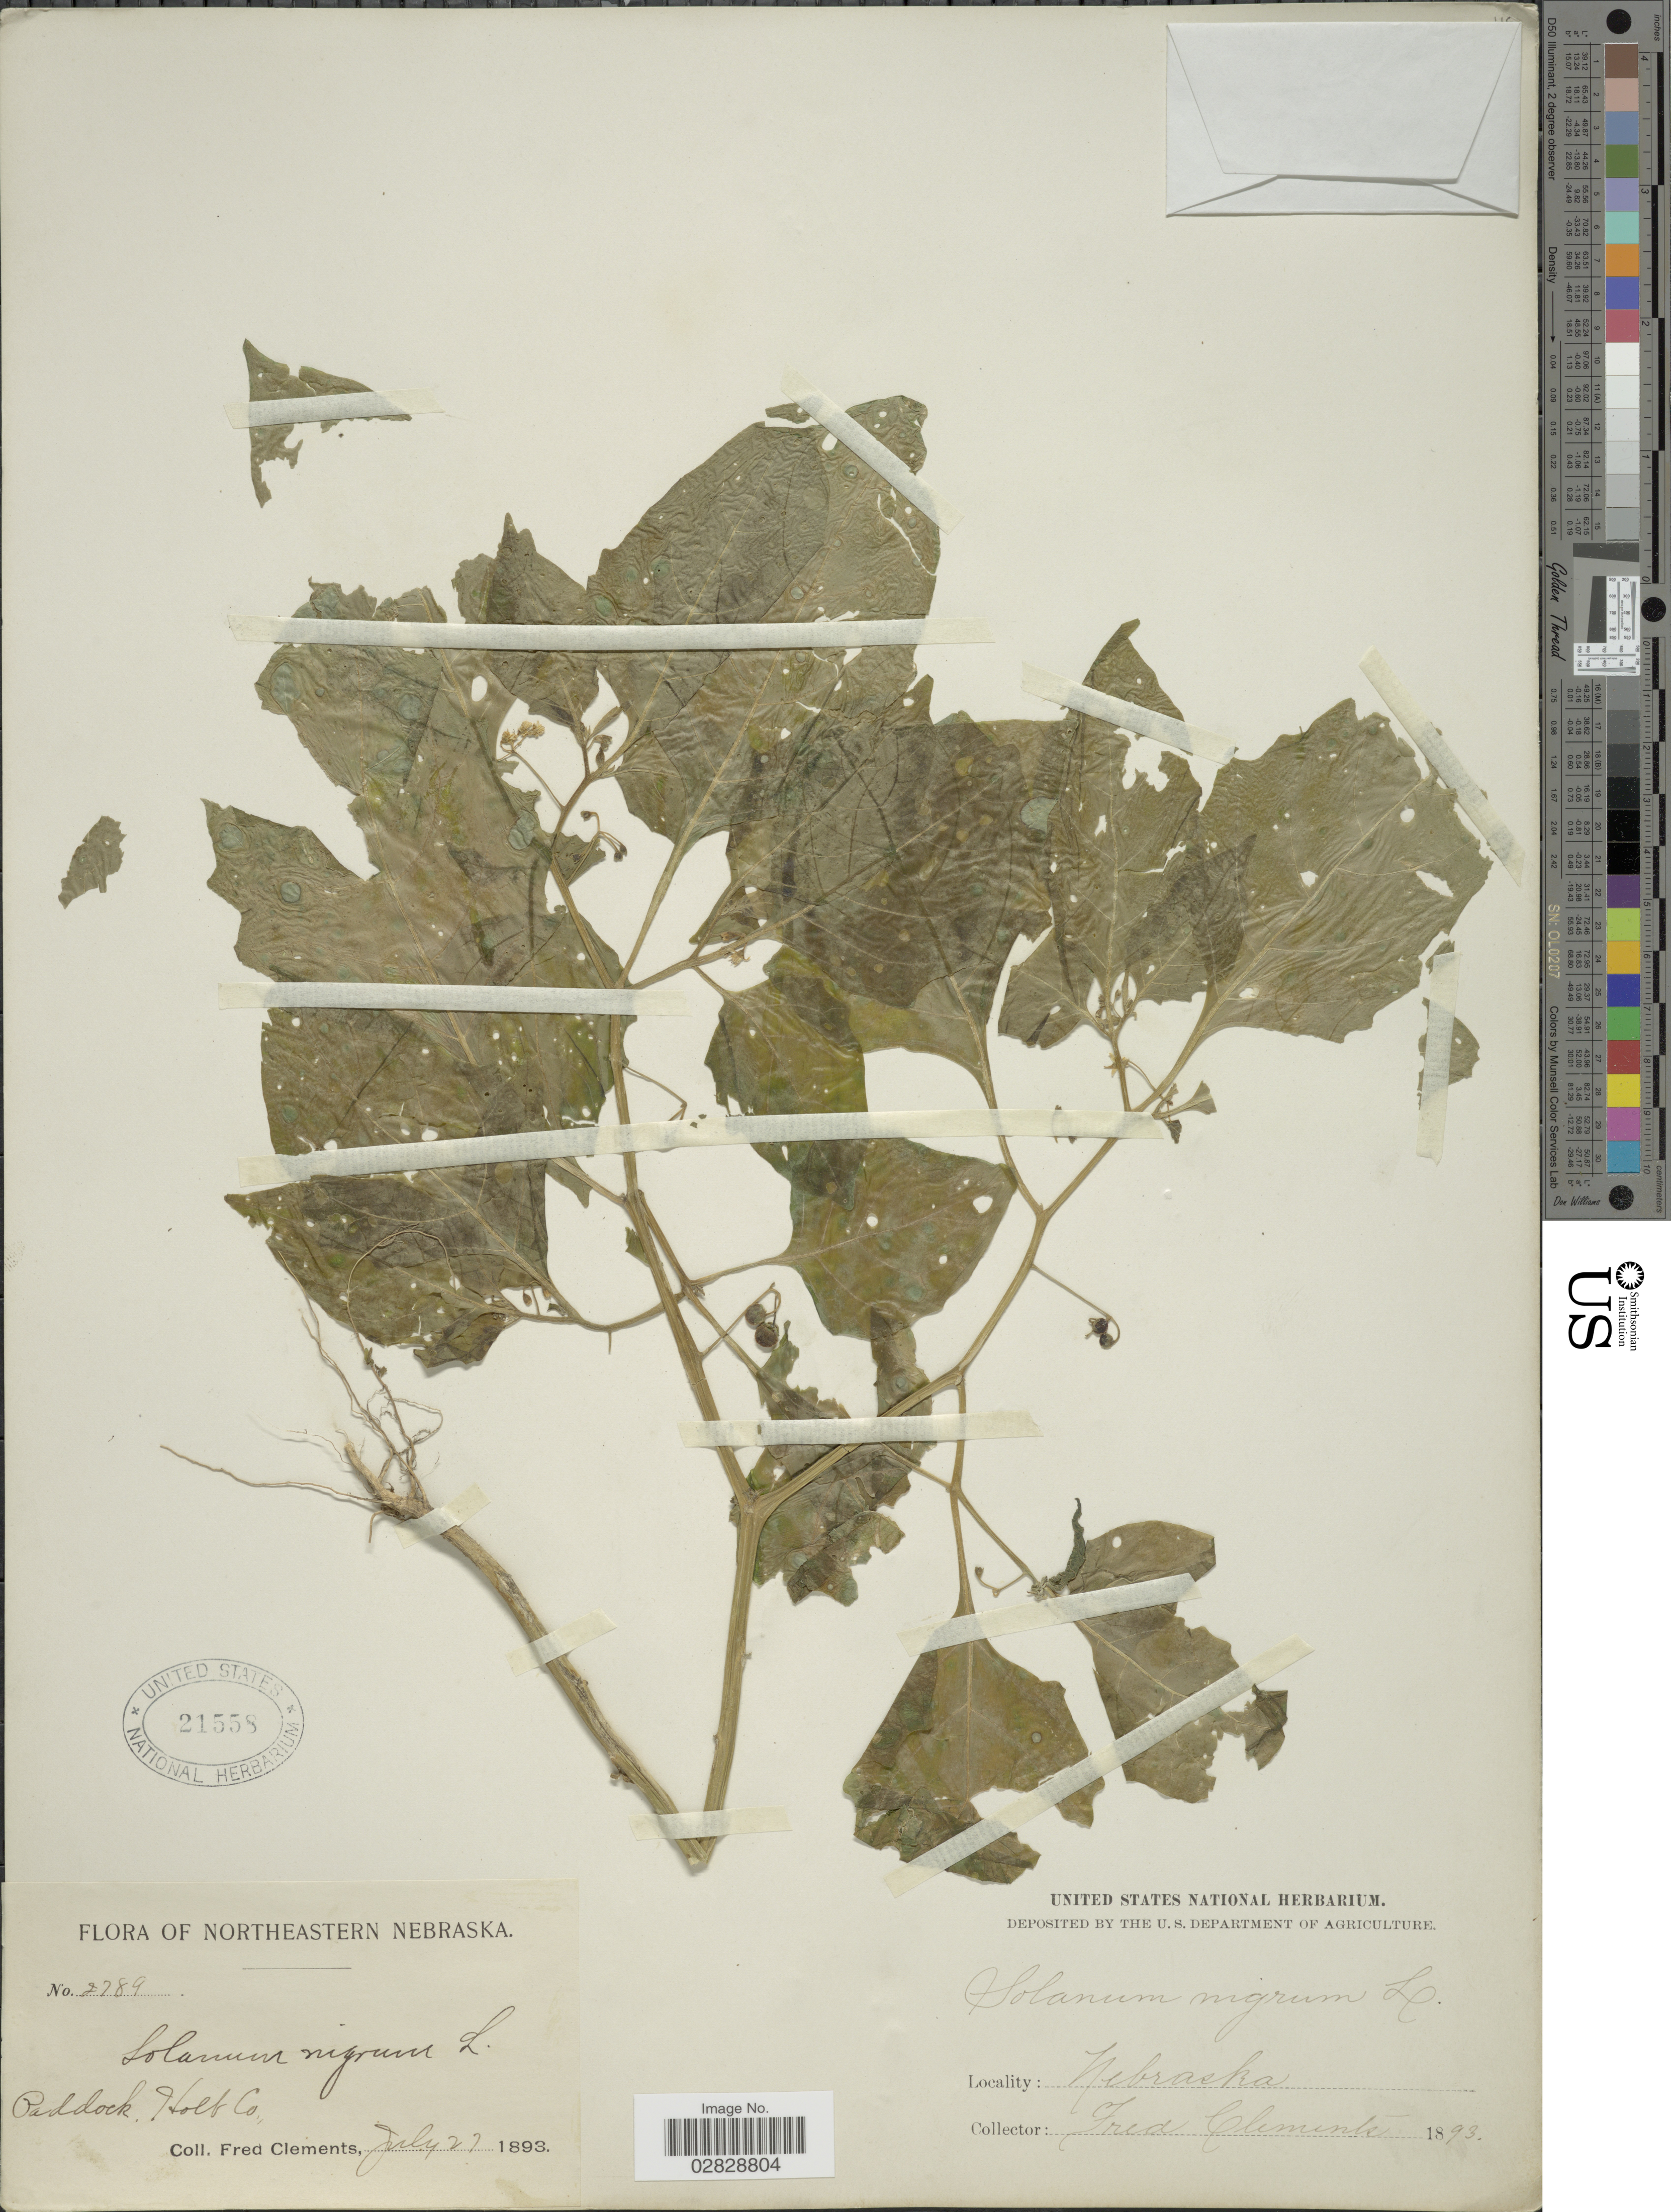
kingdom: Plantae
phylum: Tracheophyta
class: Magnoliopsida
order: Solanales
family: Solanaceae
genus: Solanum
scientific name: Solanum emulans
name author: Raf.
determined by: Knapp, S. D.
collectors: F. Clements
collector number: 2789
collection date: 1893-07-27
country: United States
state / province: Nebraska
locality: Northeastern Nebraska. Paddock. Holt Co.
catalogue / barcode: US 21558